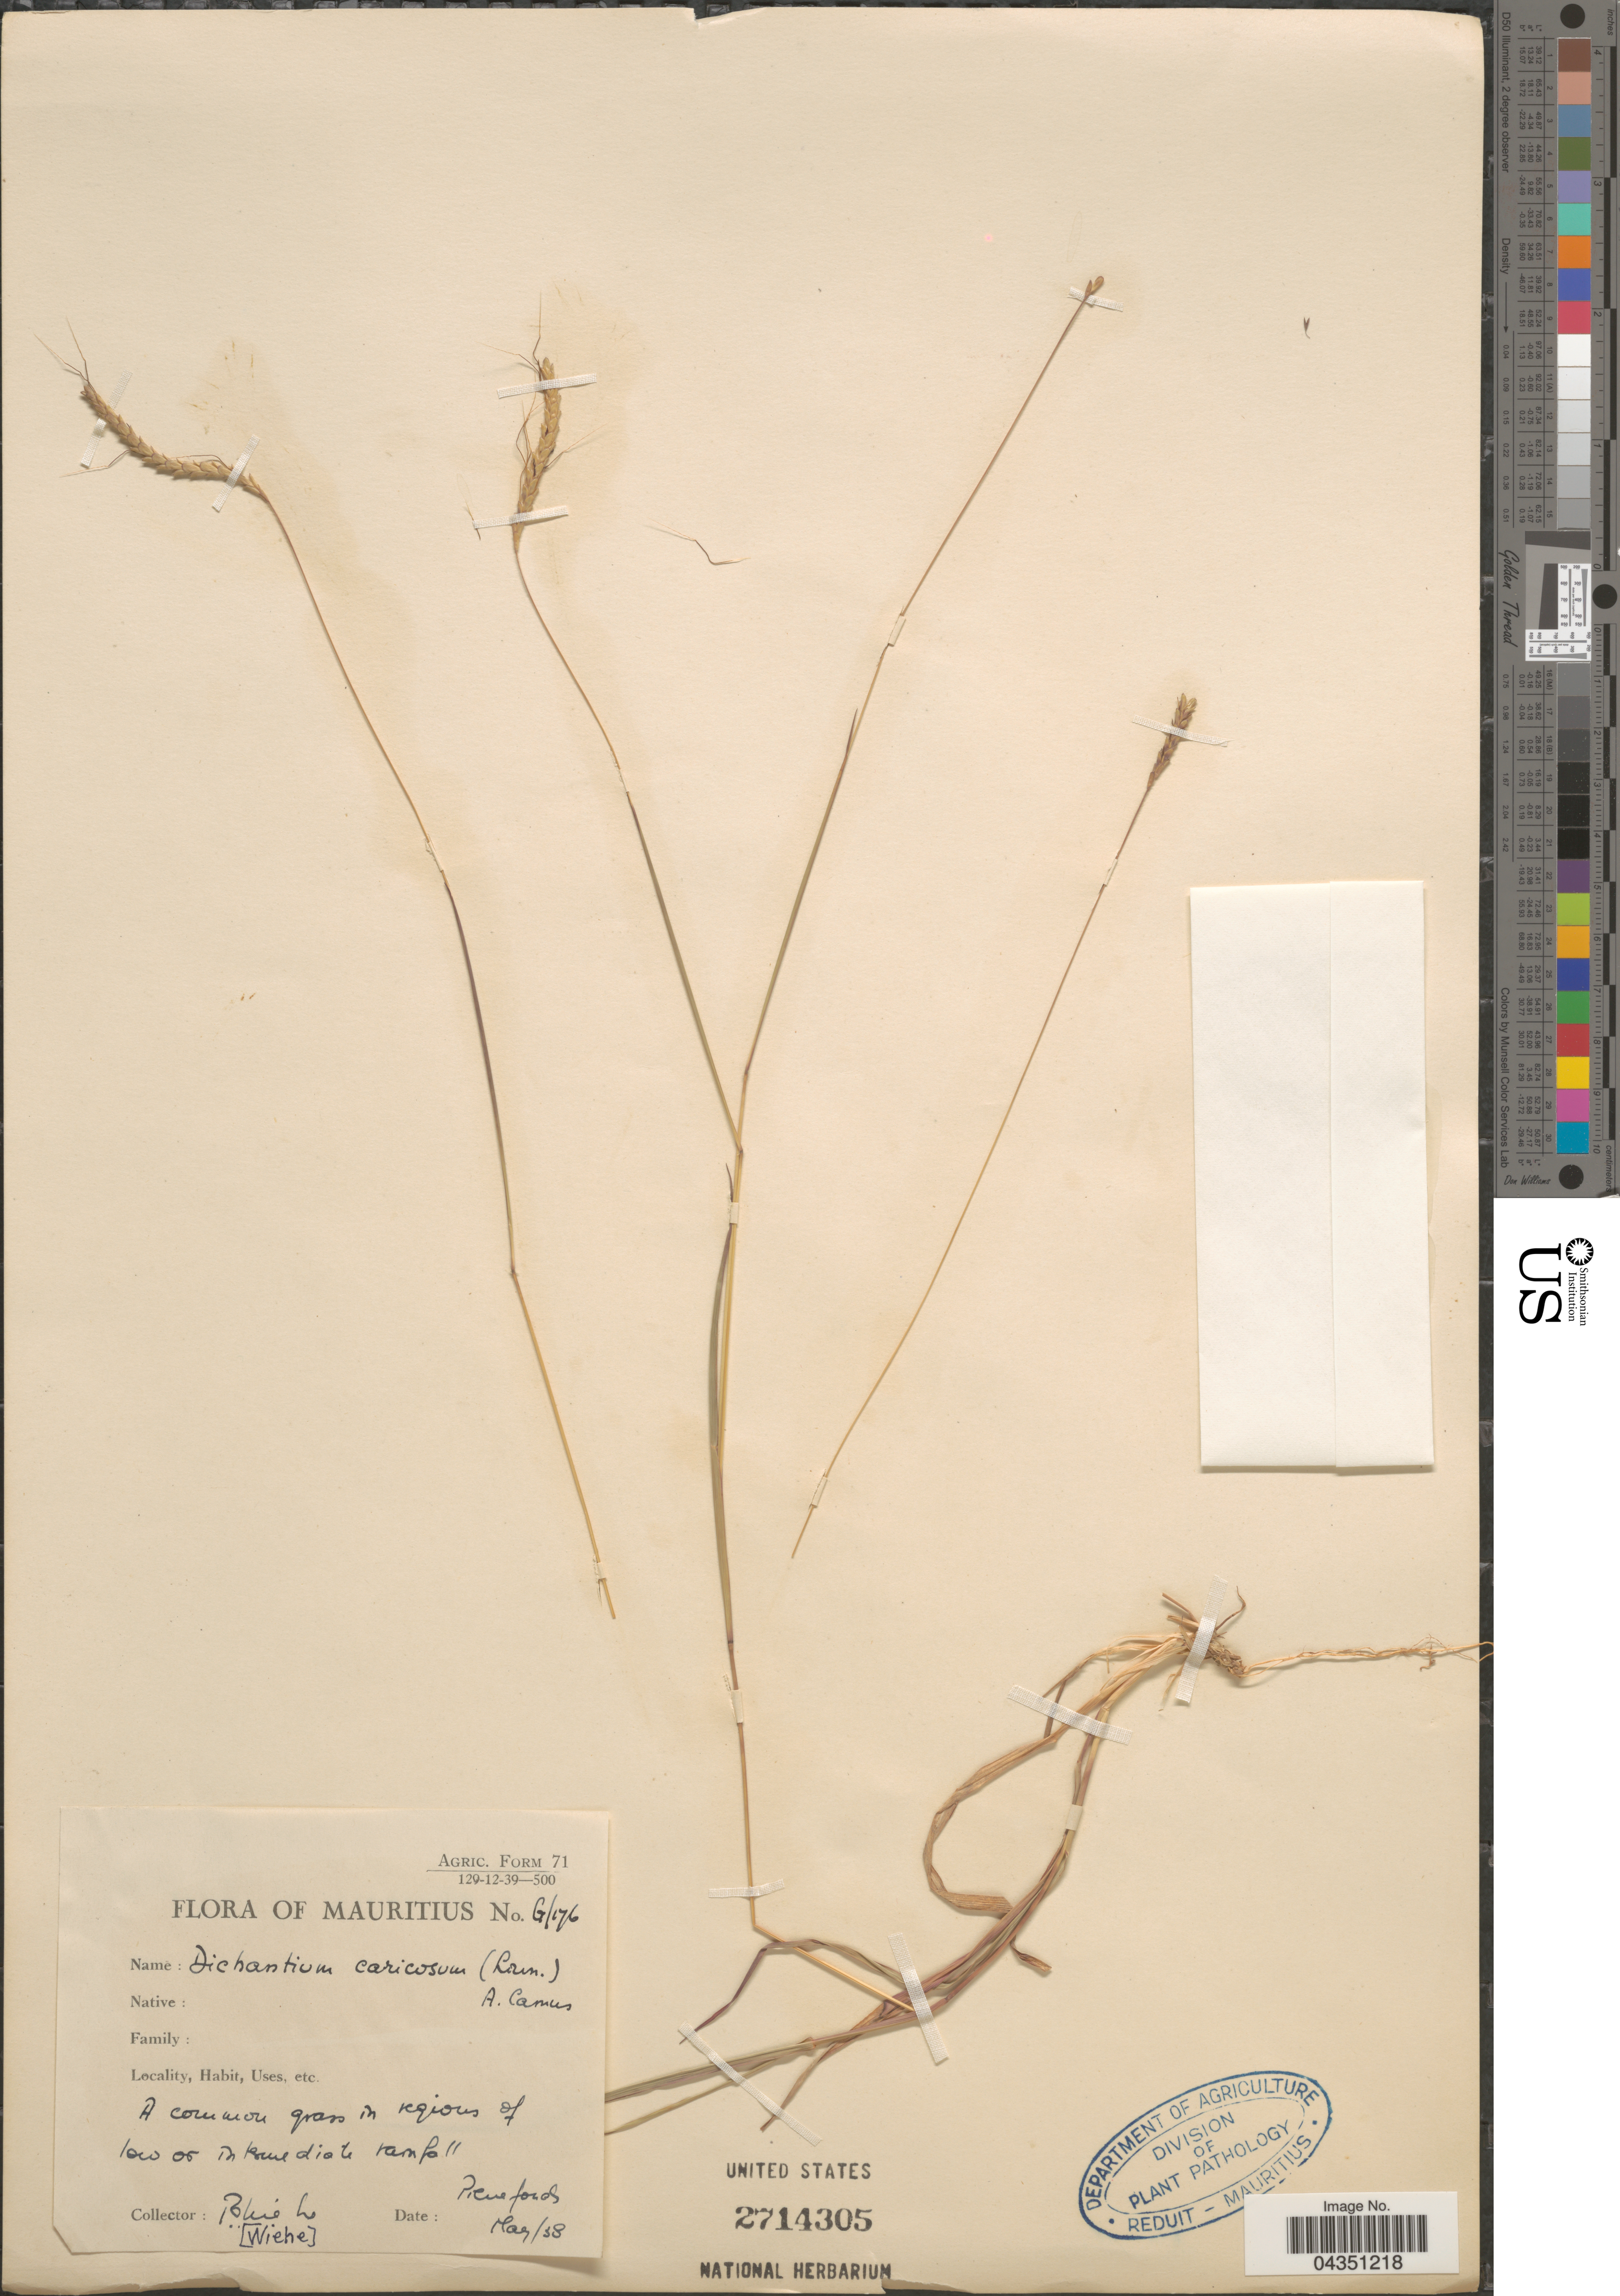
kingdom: Plantae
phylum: Tracheophyta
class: Liliopsida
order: Poales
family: Poaceae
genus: Dichanthium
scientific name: Dichanthium caricosum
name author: (L.) A. Camus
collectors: P. Wiehe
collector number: G/176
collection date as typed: Transcribed d/m/y: /5/38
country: Mauritius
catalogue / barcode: US 2714305